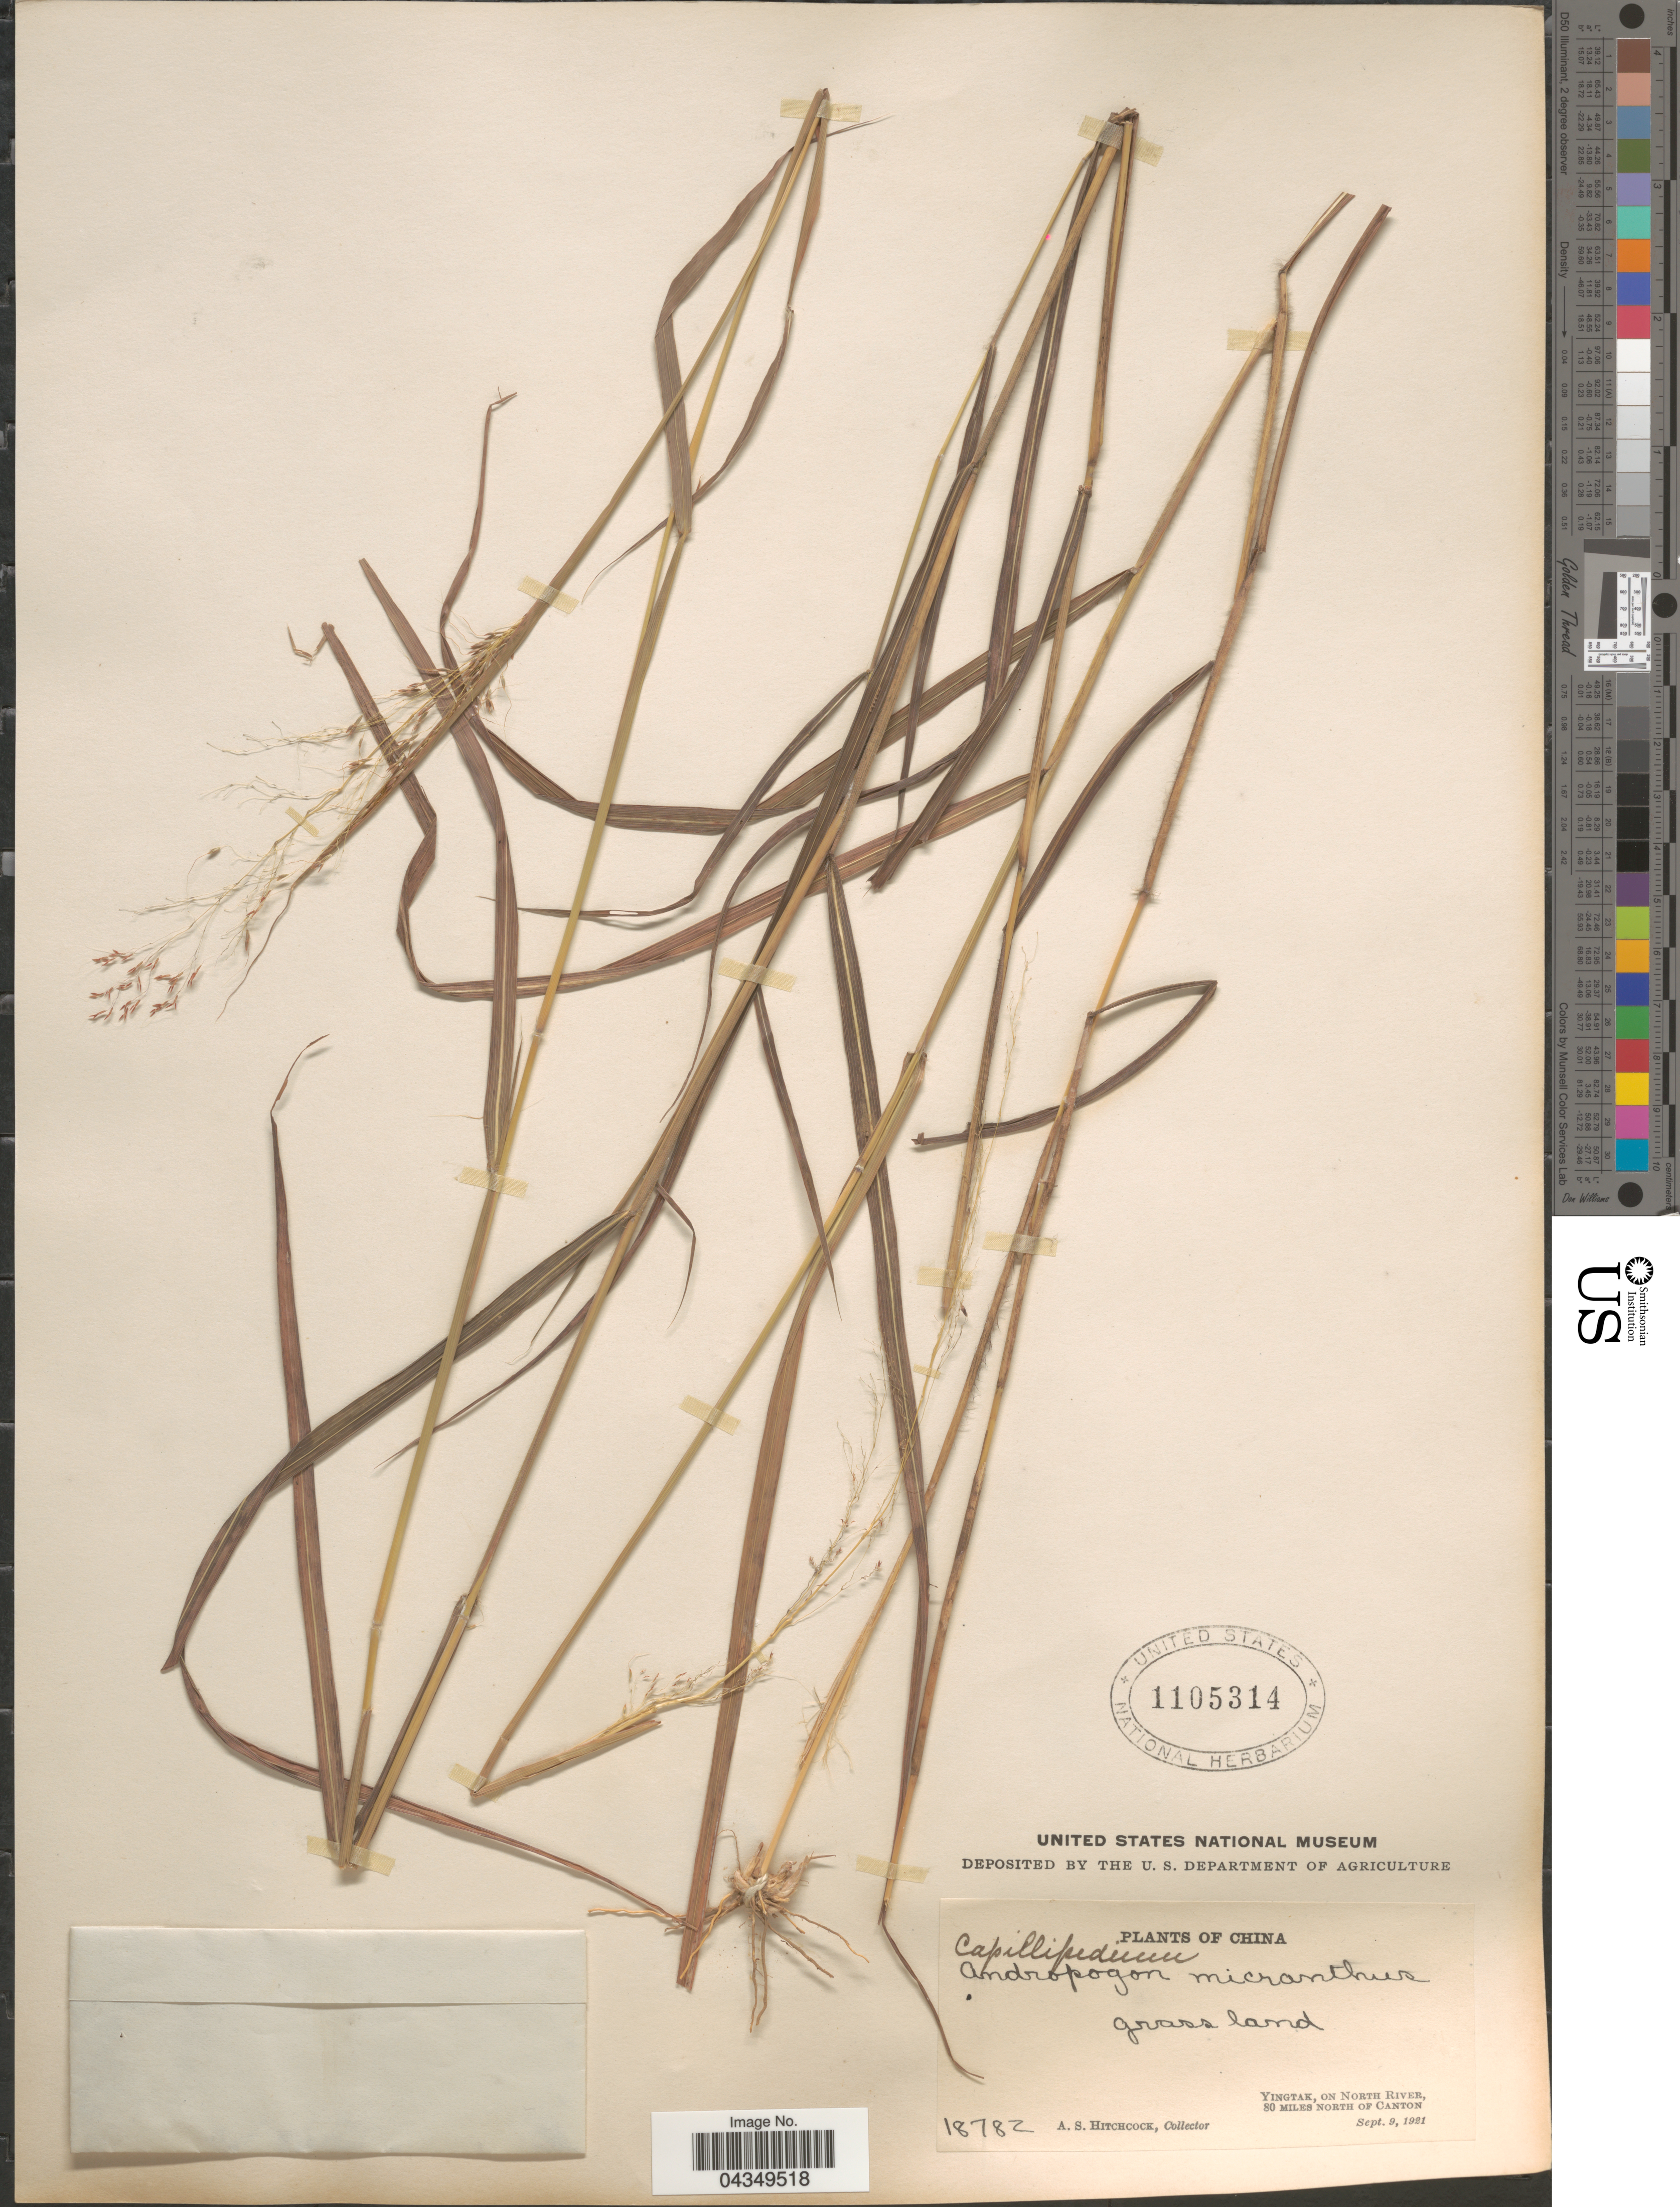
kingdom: Plantae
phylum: Tracheophyta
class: Liliopsida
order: Poales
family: Poaceae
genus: Capillipedium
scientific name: Capillipedium parviflorum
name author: (R. Br.) Stapf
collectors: A. S. Hitchcock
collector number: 18782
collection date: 1921-09-09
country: China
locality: Yingtak, on north river, 80 miles north of Canton.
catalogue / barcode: US 1105314